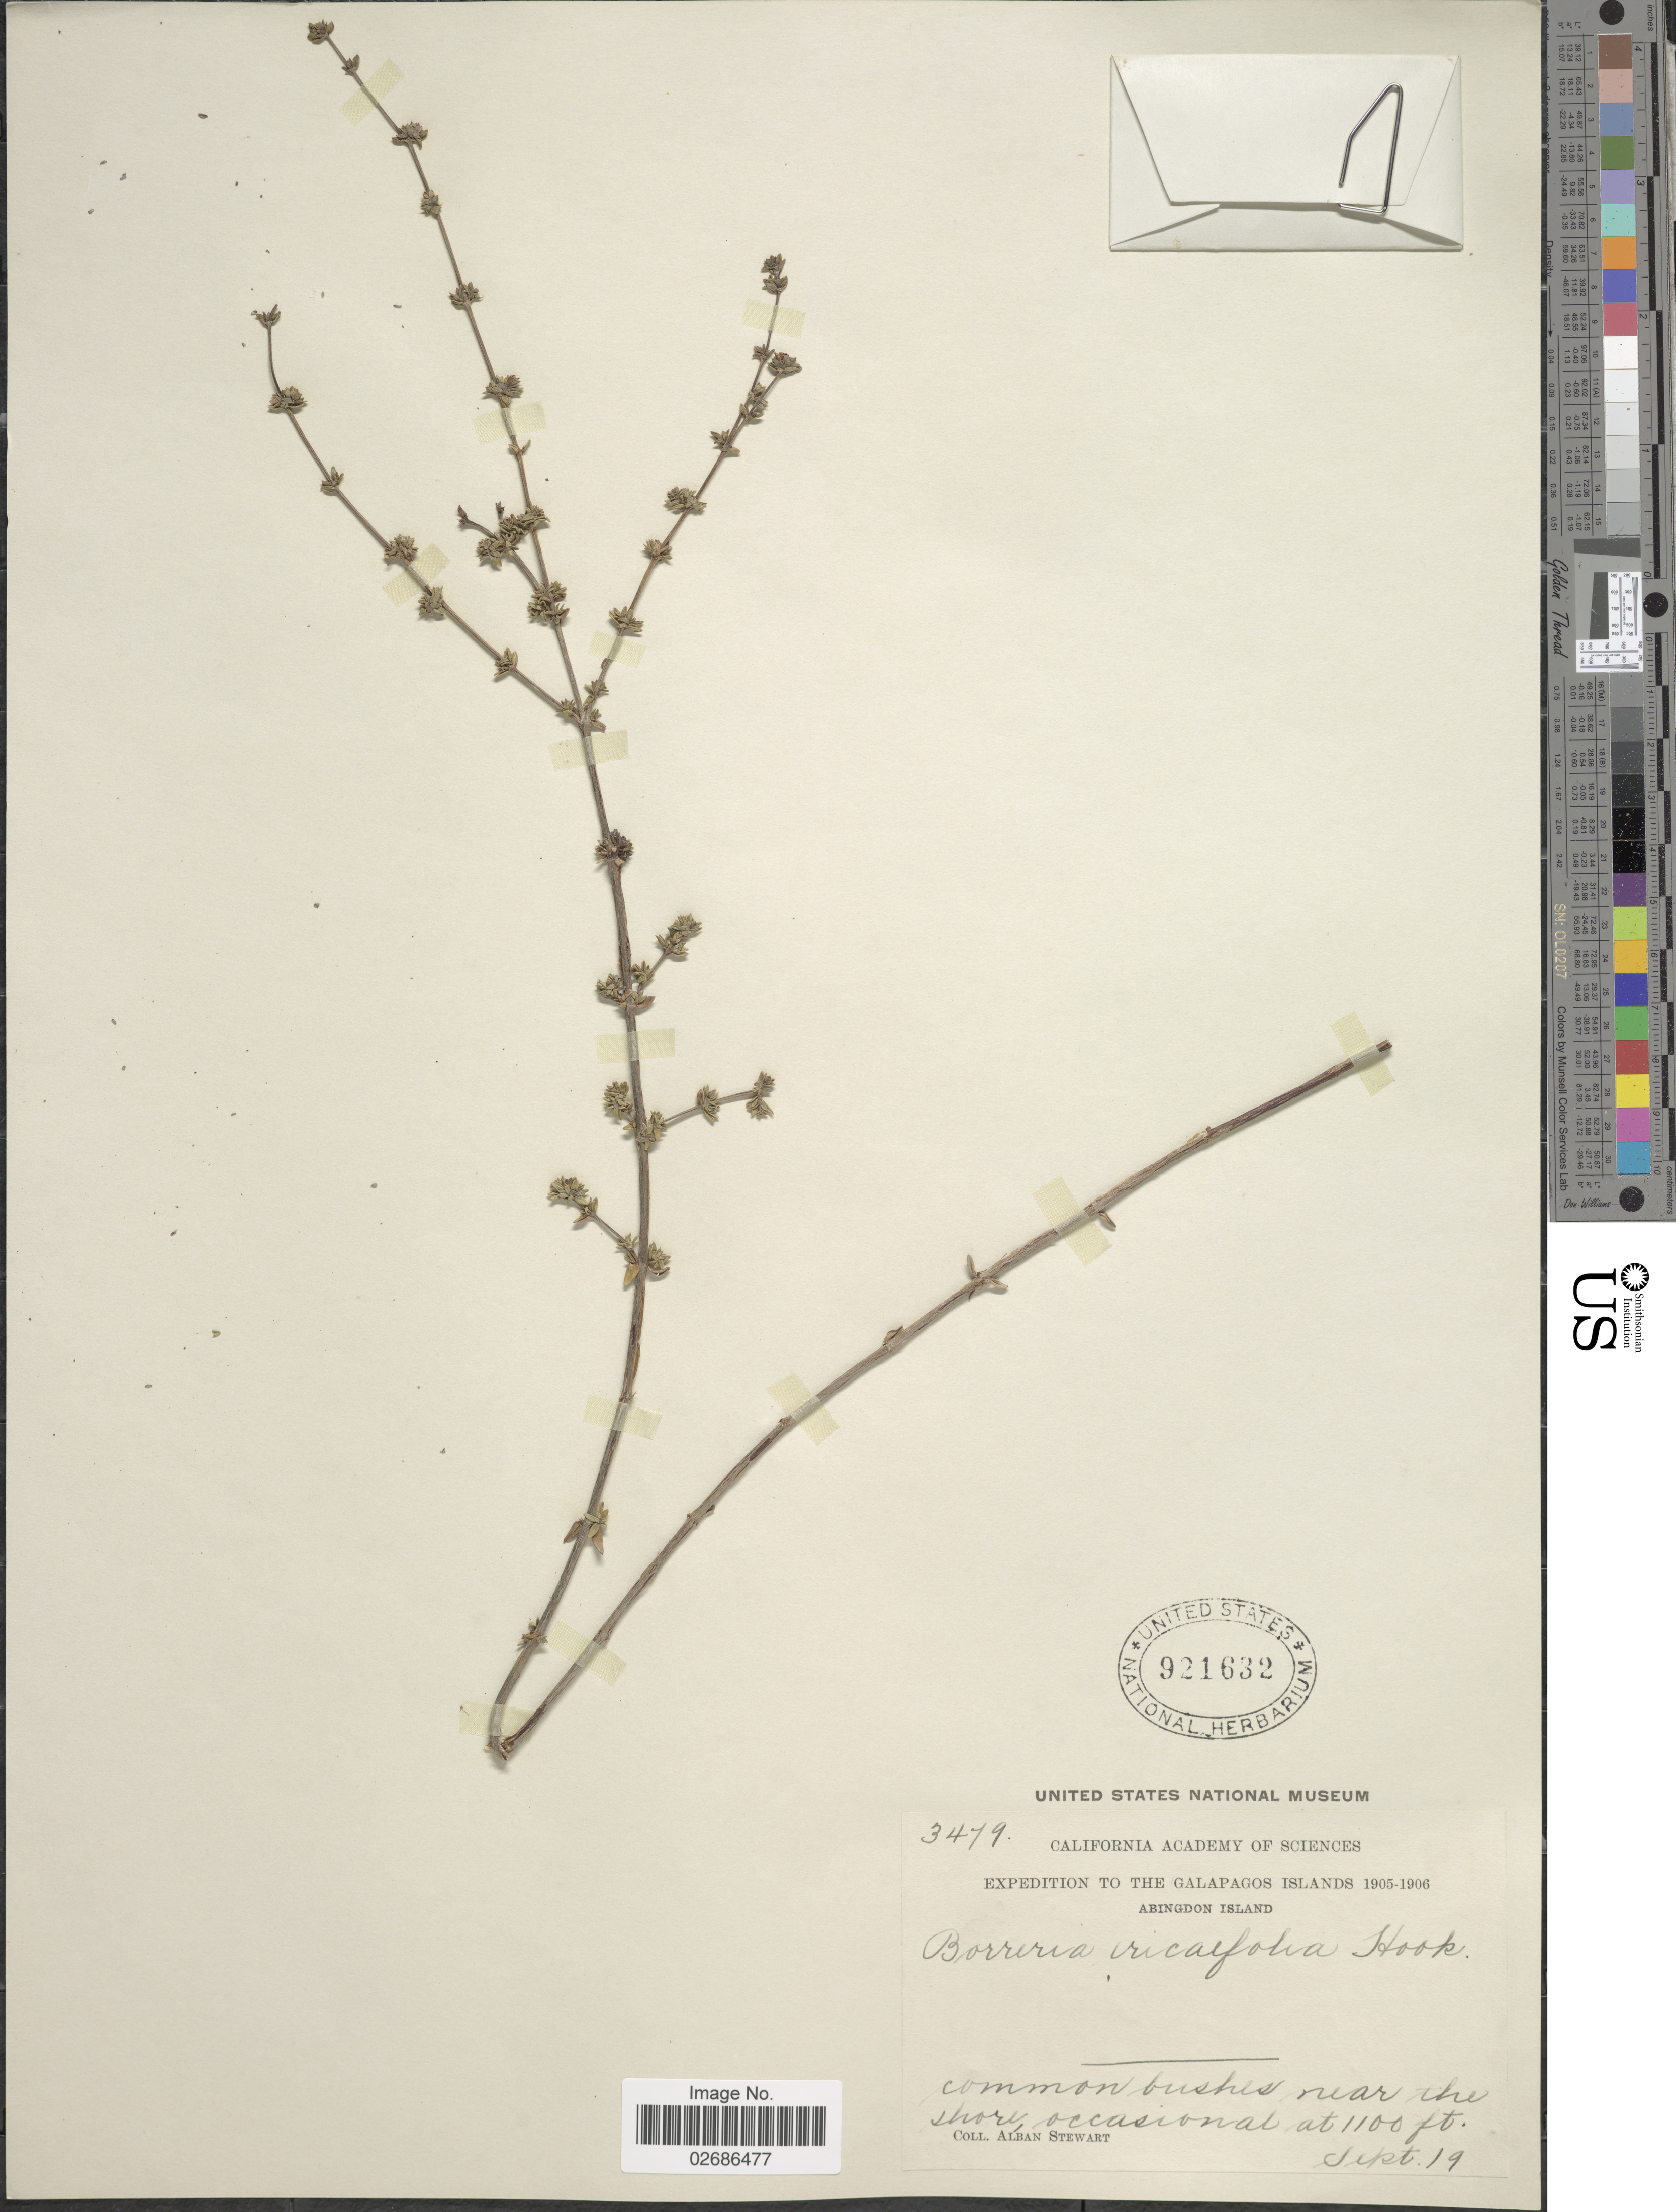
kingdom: Plantae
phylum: Tracheophyta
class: Magnoliopsida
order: Gentianales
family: Rubiaceae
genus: Borreria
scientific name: Borreria ericifolia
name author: Hook. f.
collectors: A. Stewart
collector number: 3479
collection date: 1905-09-19/1906-09-19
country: Ecuador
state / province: Colón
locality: The Galapagos Islands, Abingdon Island, near the shore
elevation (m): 335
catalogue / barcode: US 921632